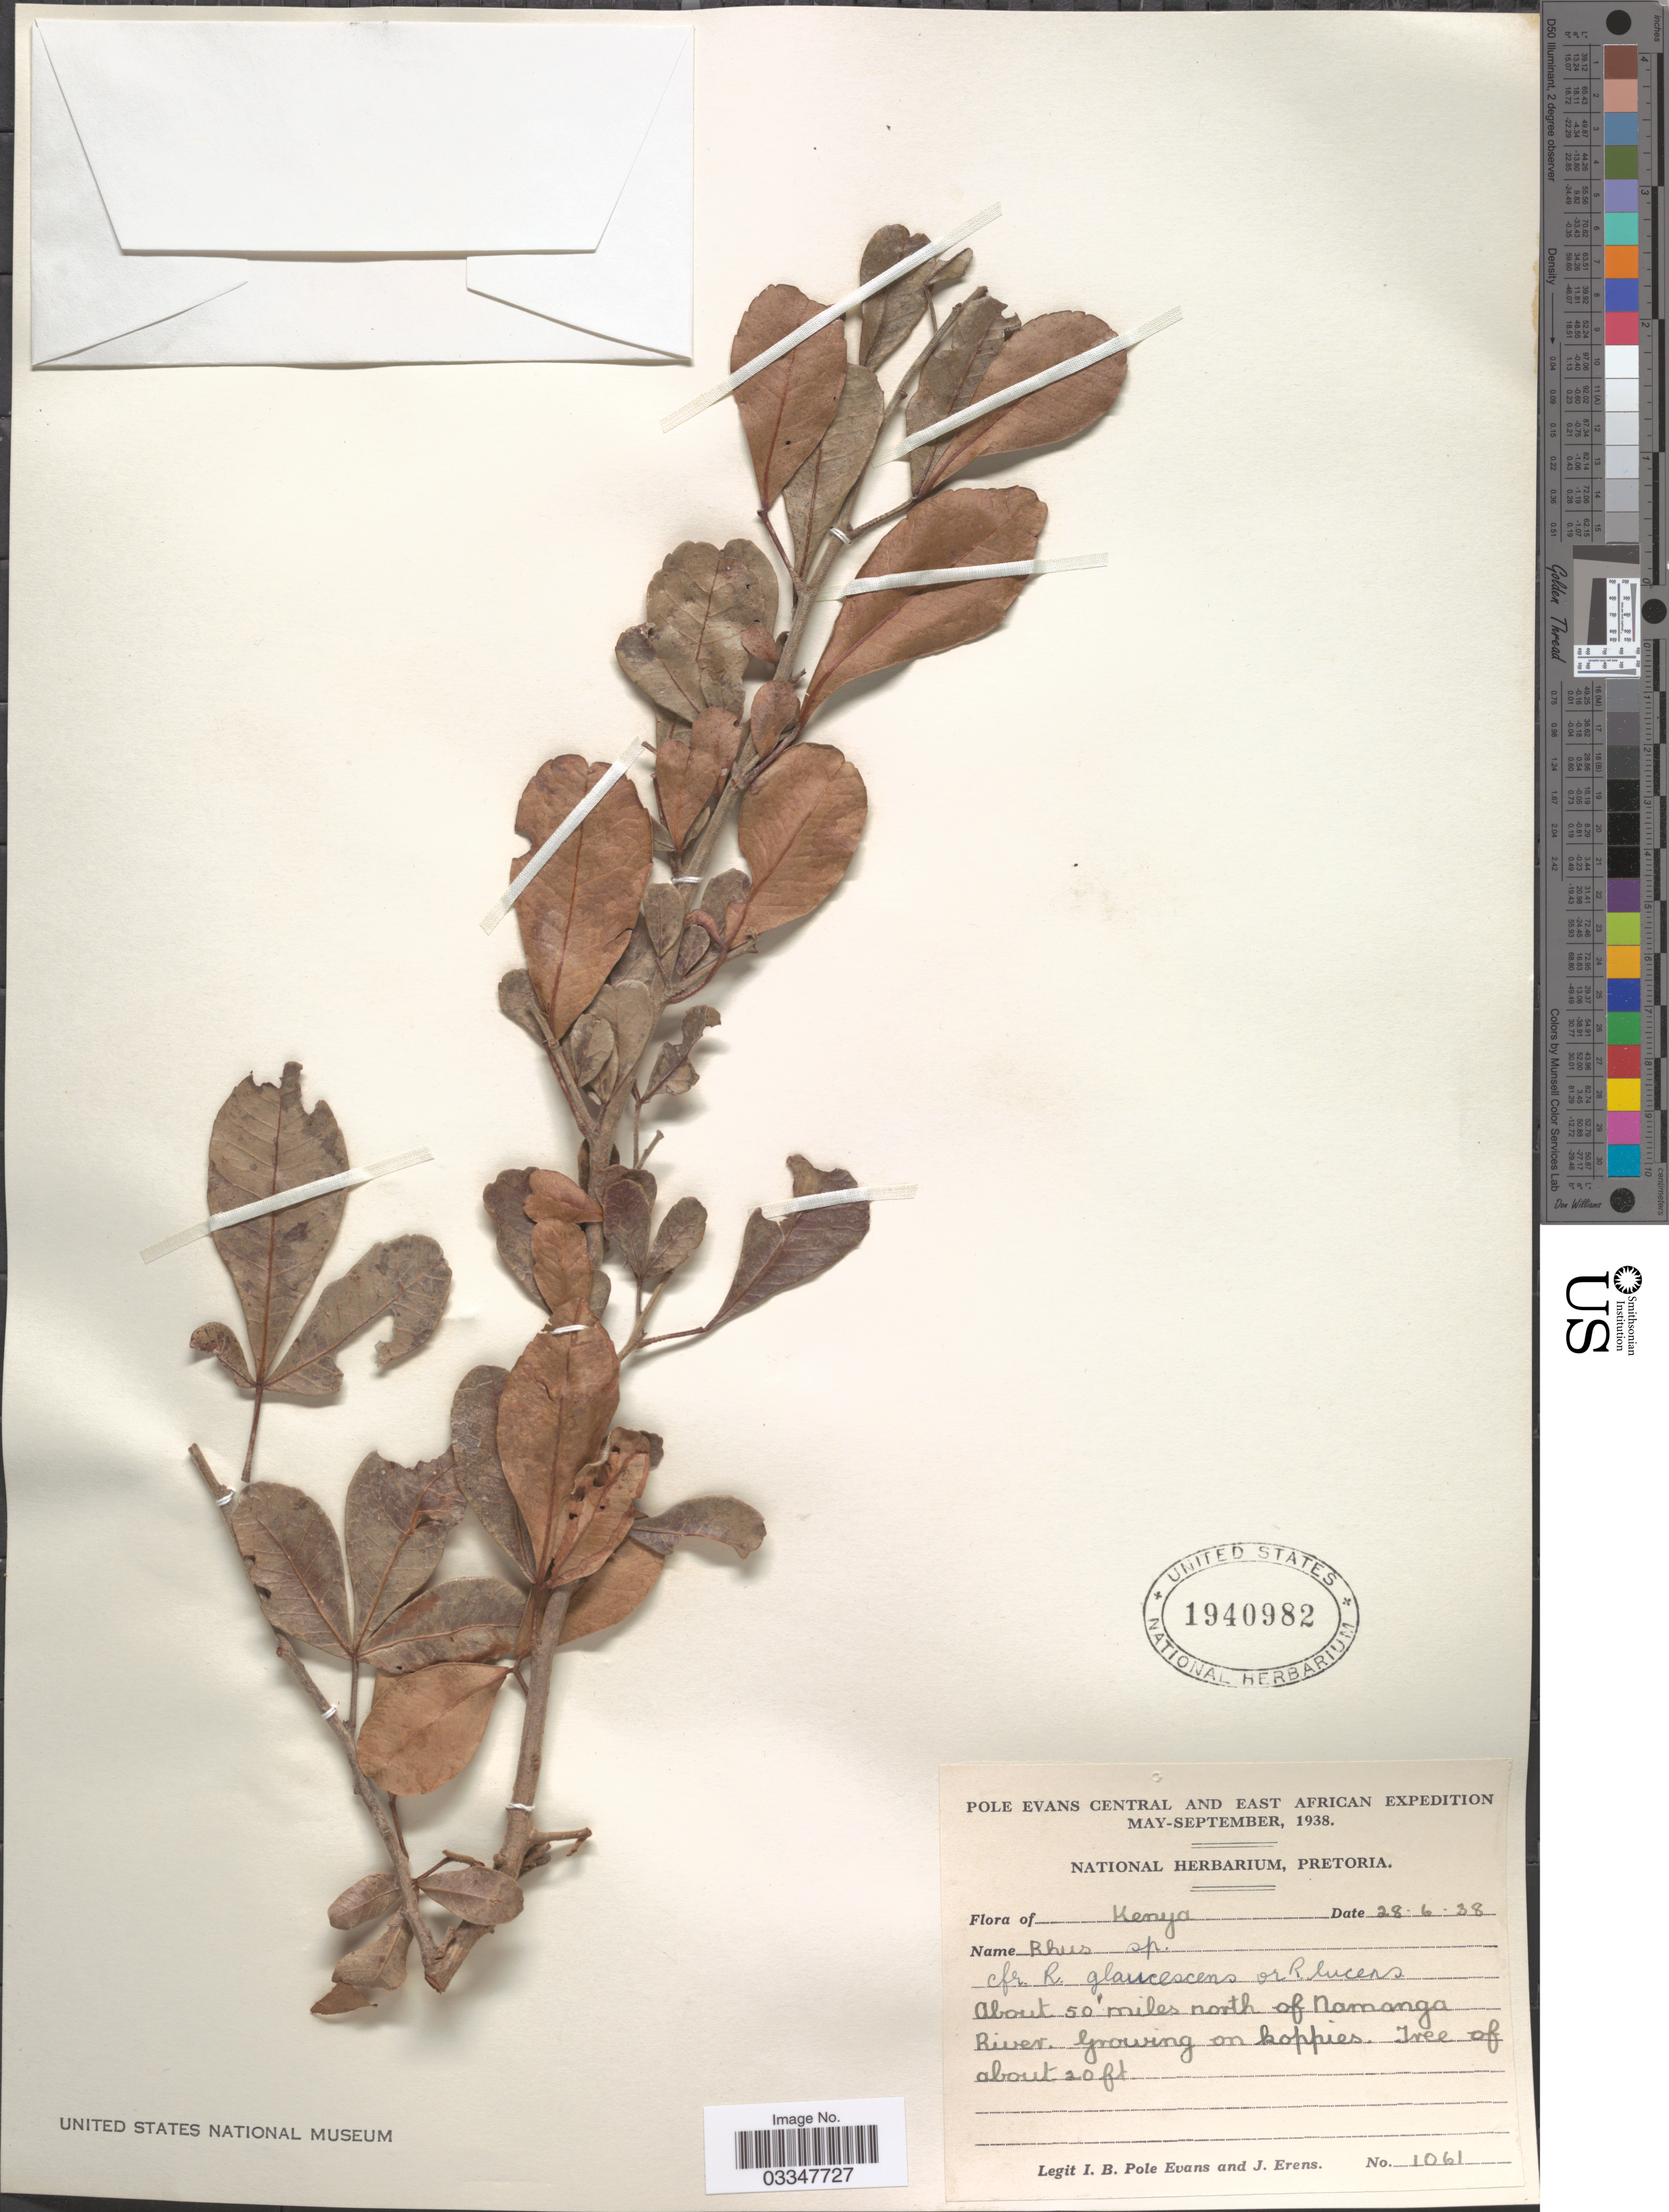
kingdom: Plantae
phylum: Tracheophyta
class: Magnoliopsida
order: Sapindales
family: Anacardiaceae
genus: Rhus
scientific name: Rhus sp.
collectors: I. B. Pole-Evans & J. Erens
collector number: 1061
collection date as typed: Transcribed d/m/y: 28/6/38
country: Kenya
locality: About 50 miles north of Namanga River.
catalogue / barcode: US 1940982